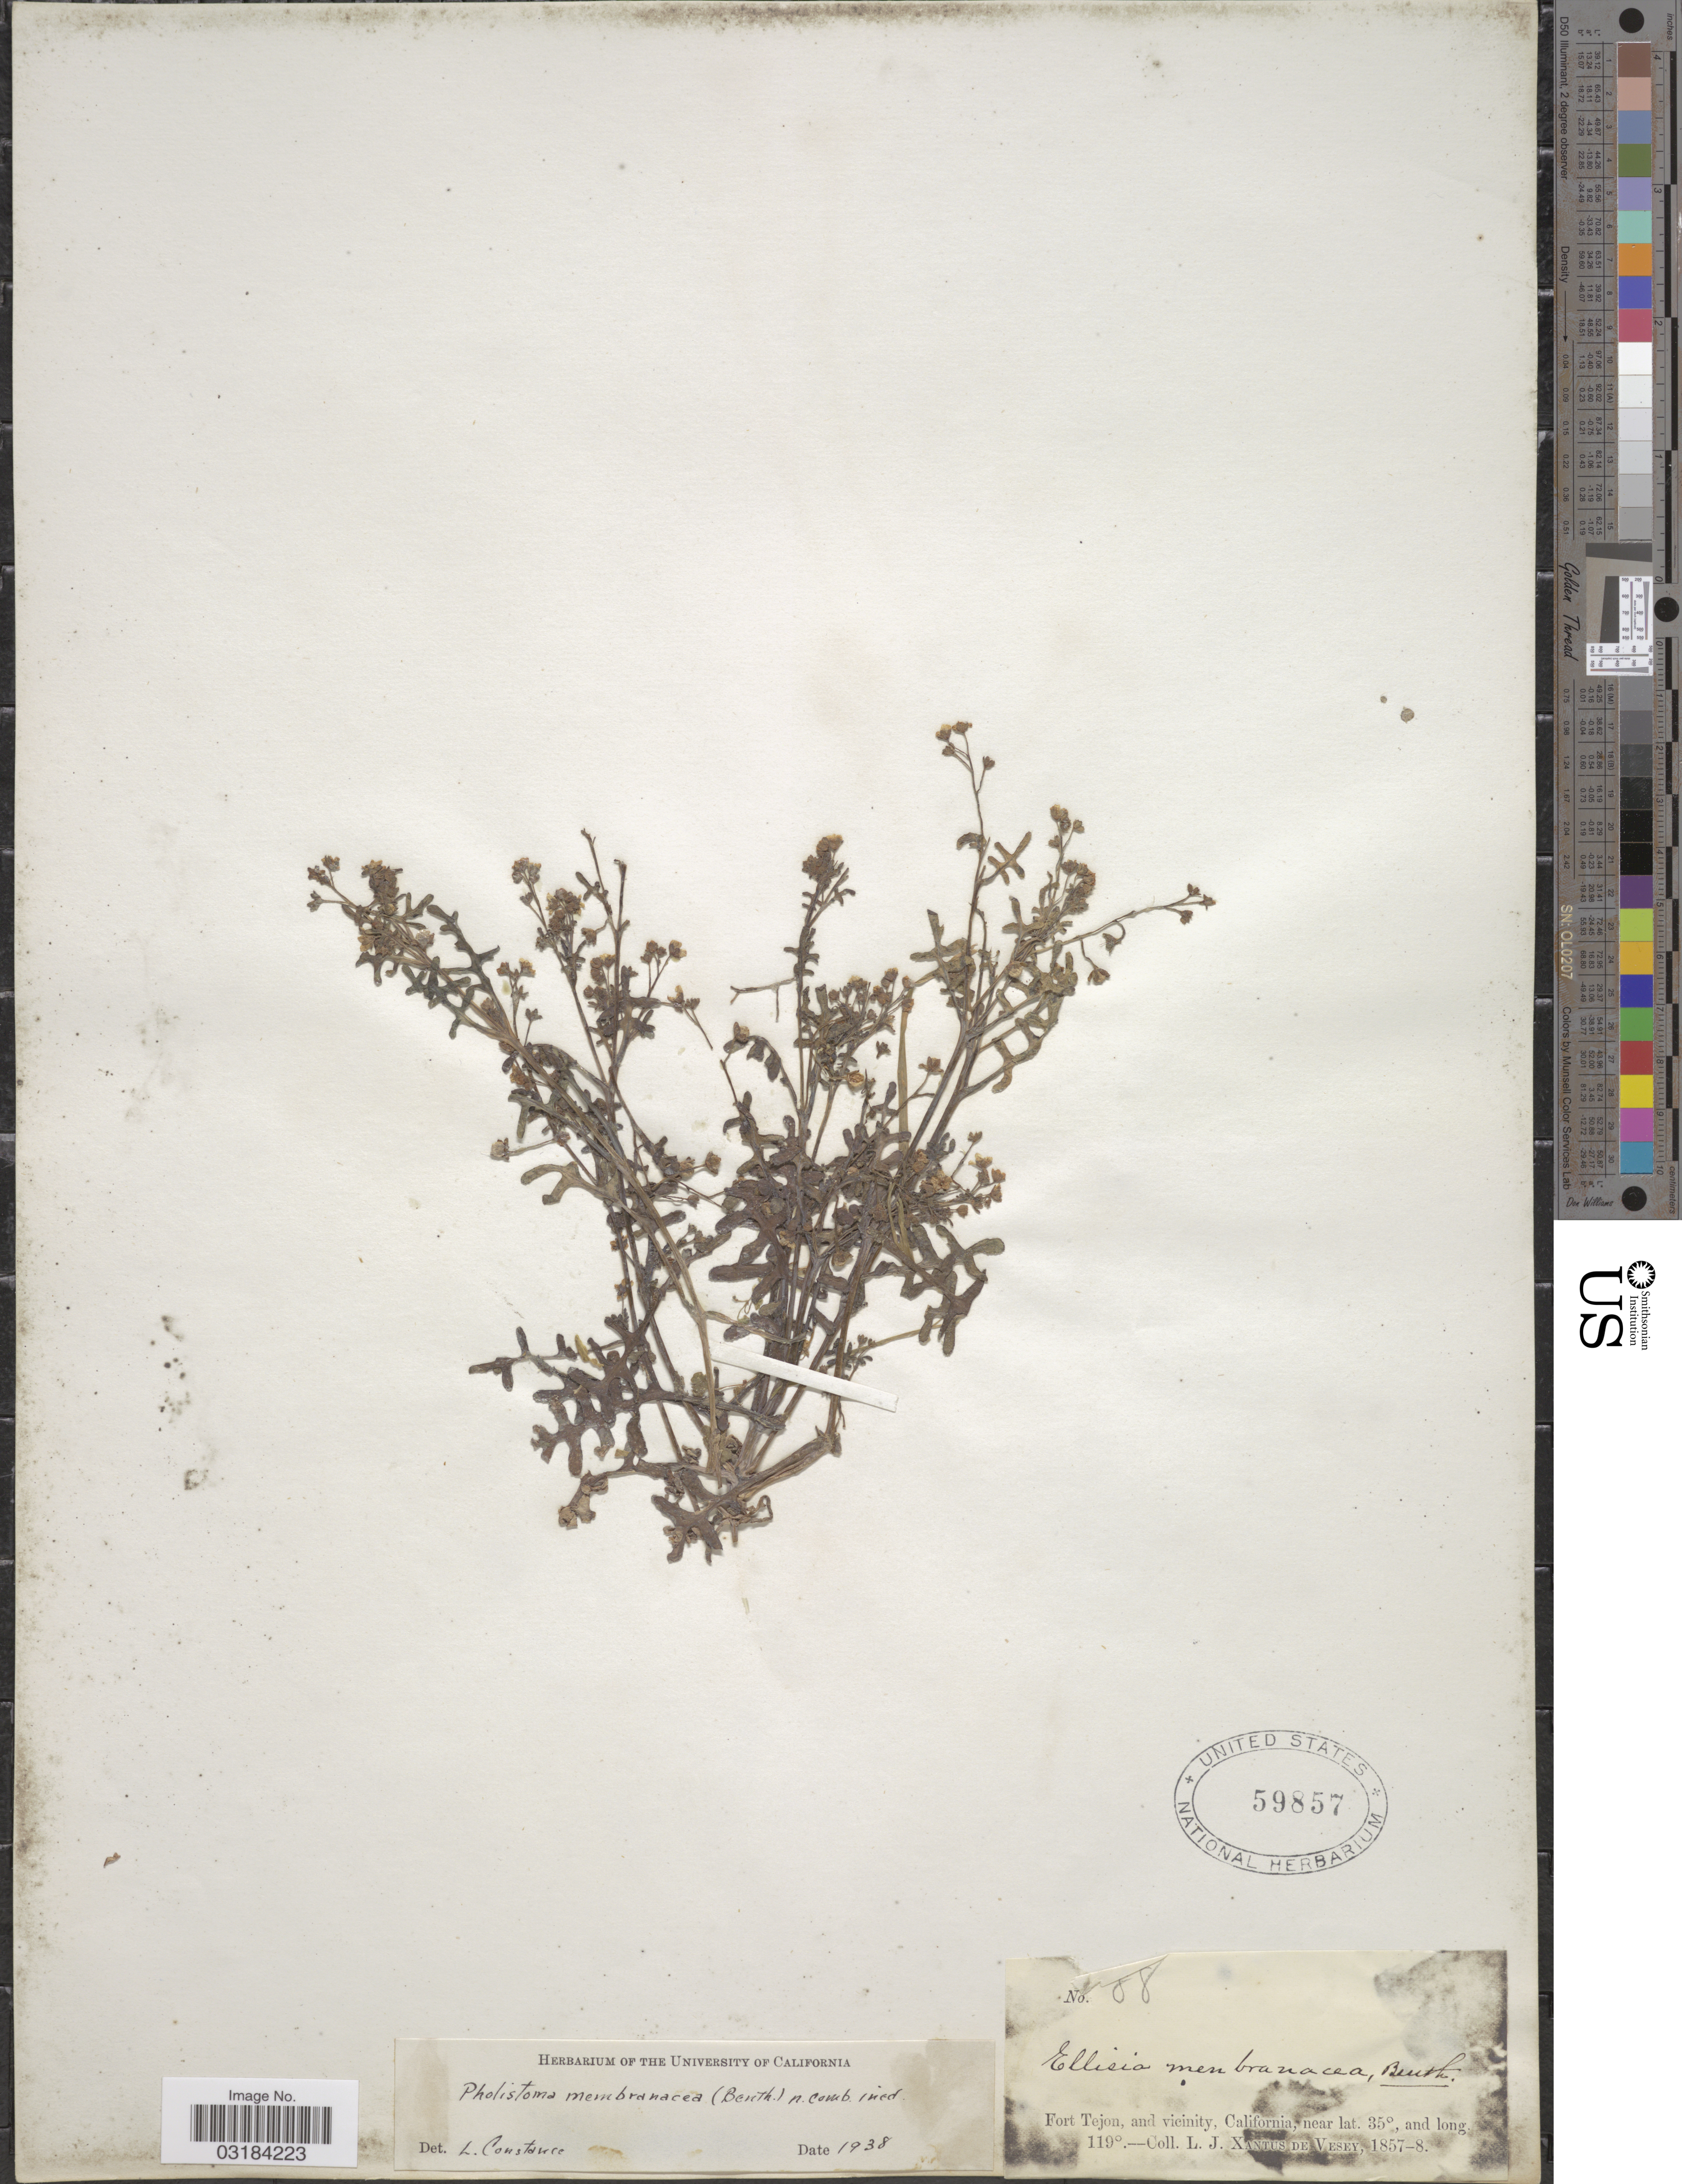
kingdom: Plantae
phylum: Tracheophyta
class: Magnoliopsida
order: Boraginales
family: Hydrophyllaceae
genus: Pholistoma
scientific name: Pholistoma membranaceum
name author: (Benth.) Constance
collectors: L. Xantus de Vesey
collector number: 88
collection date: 1857/1858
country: United States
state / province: California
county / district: Kern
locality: Fort Tejon, and vicinity.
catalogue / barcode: US 59857